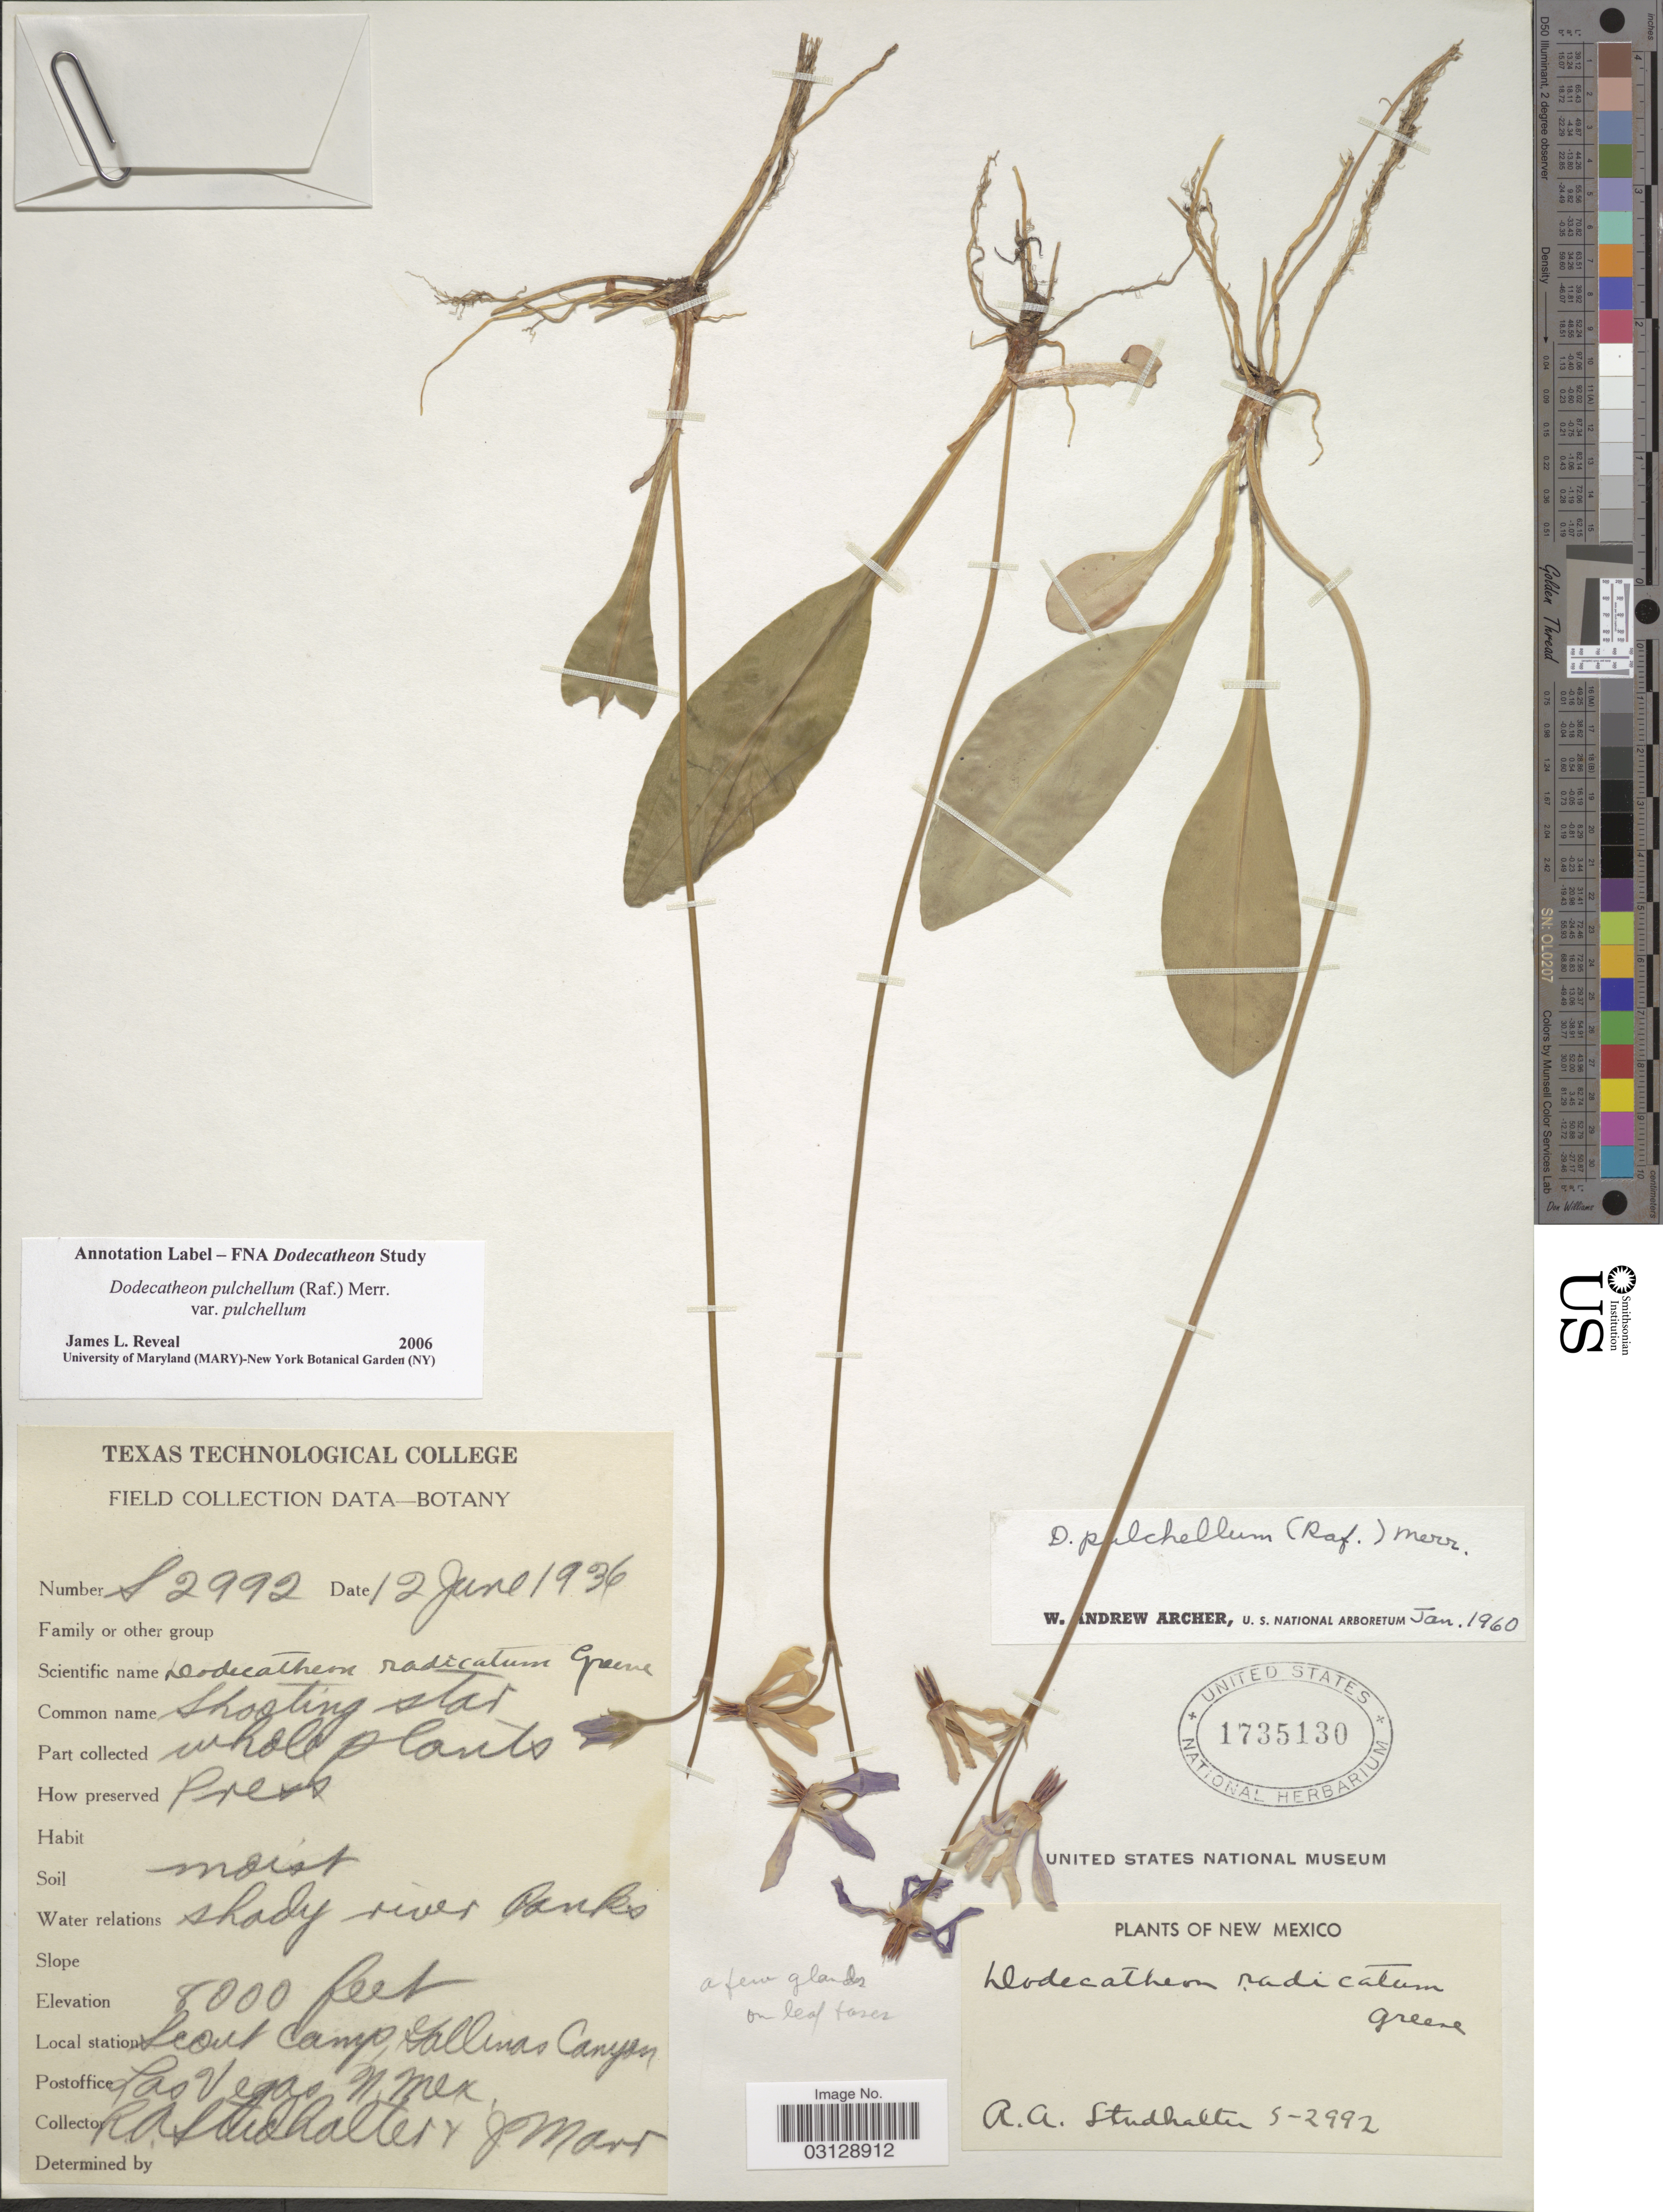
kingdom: Plantae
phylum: Tracheophyta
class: Magnoliopsida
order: Ericales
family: Primulaceae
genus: Dodecatheon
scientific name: Dodecatheon pulchellum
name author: (Raf.) Merr.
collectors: R. Studhalter & J. Marr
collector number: S2992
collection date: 1936-06-12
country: United States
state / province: New Mexico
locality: Scout Camp, Gallinas Canyon. Las Vegas.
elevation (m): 2438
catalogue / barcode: US 1735130